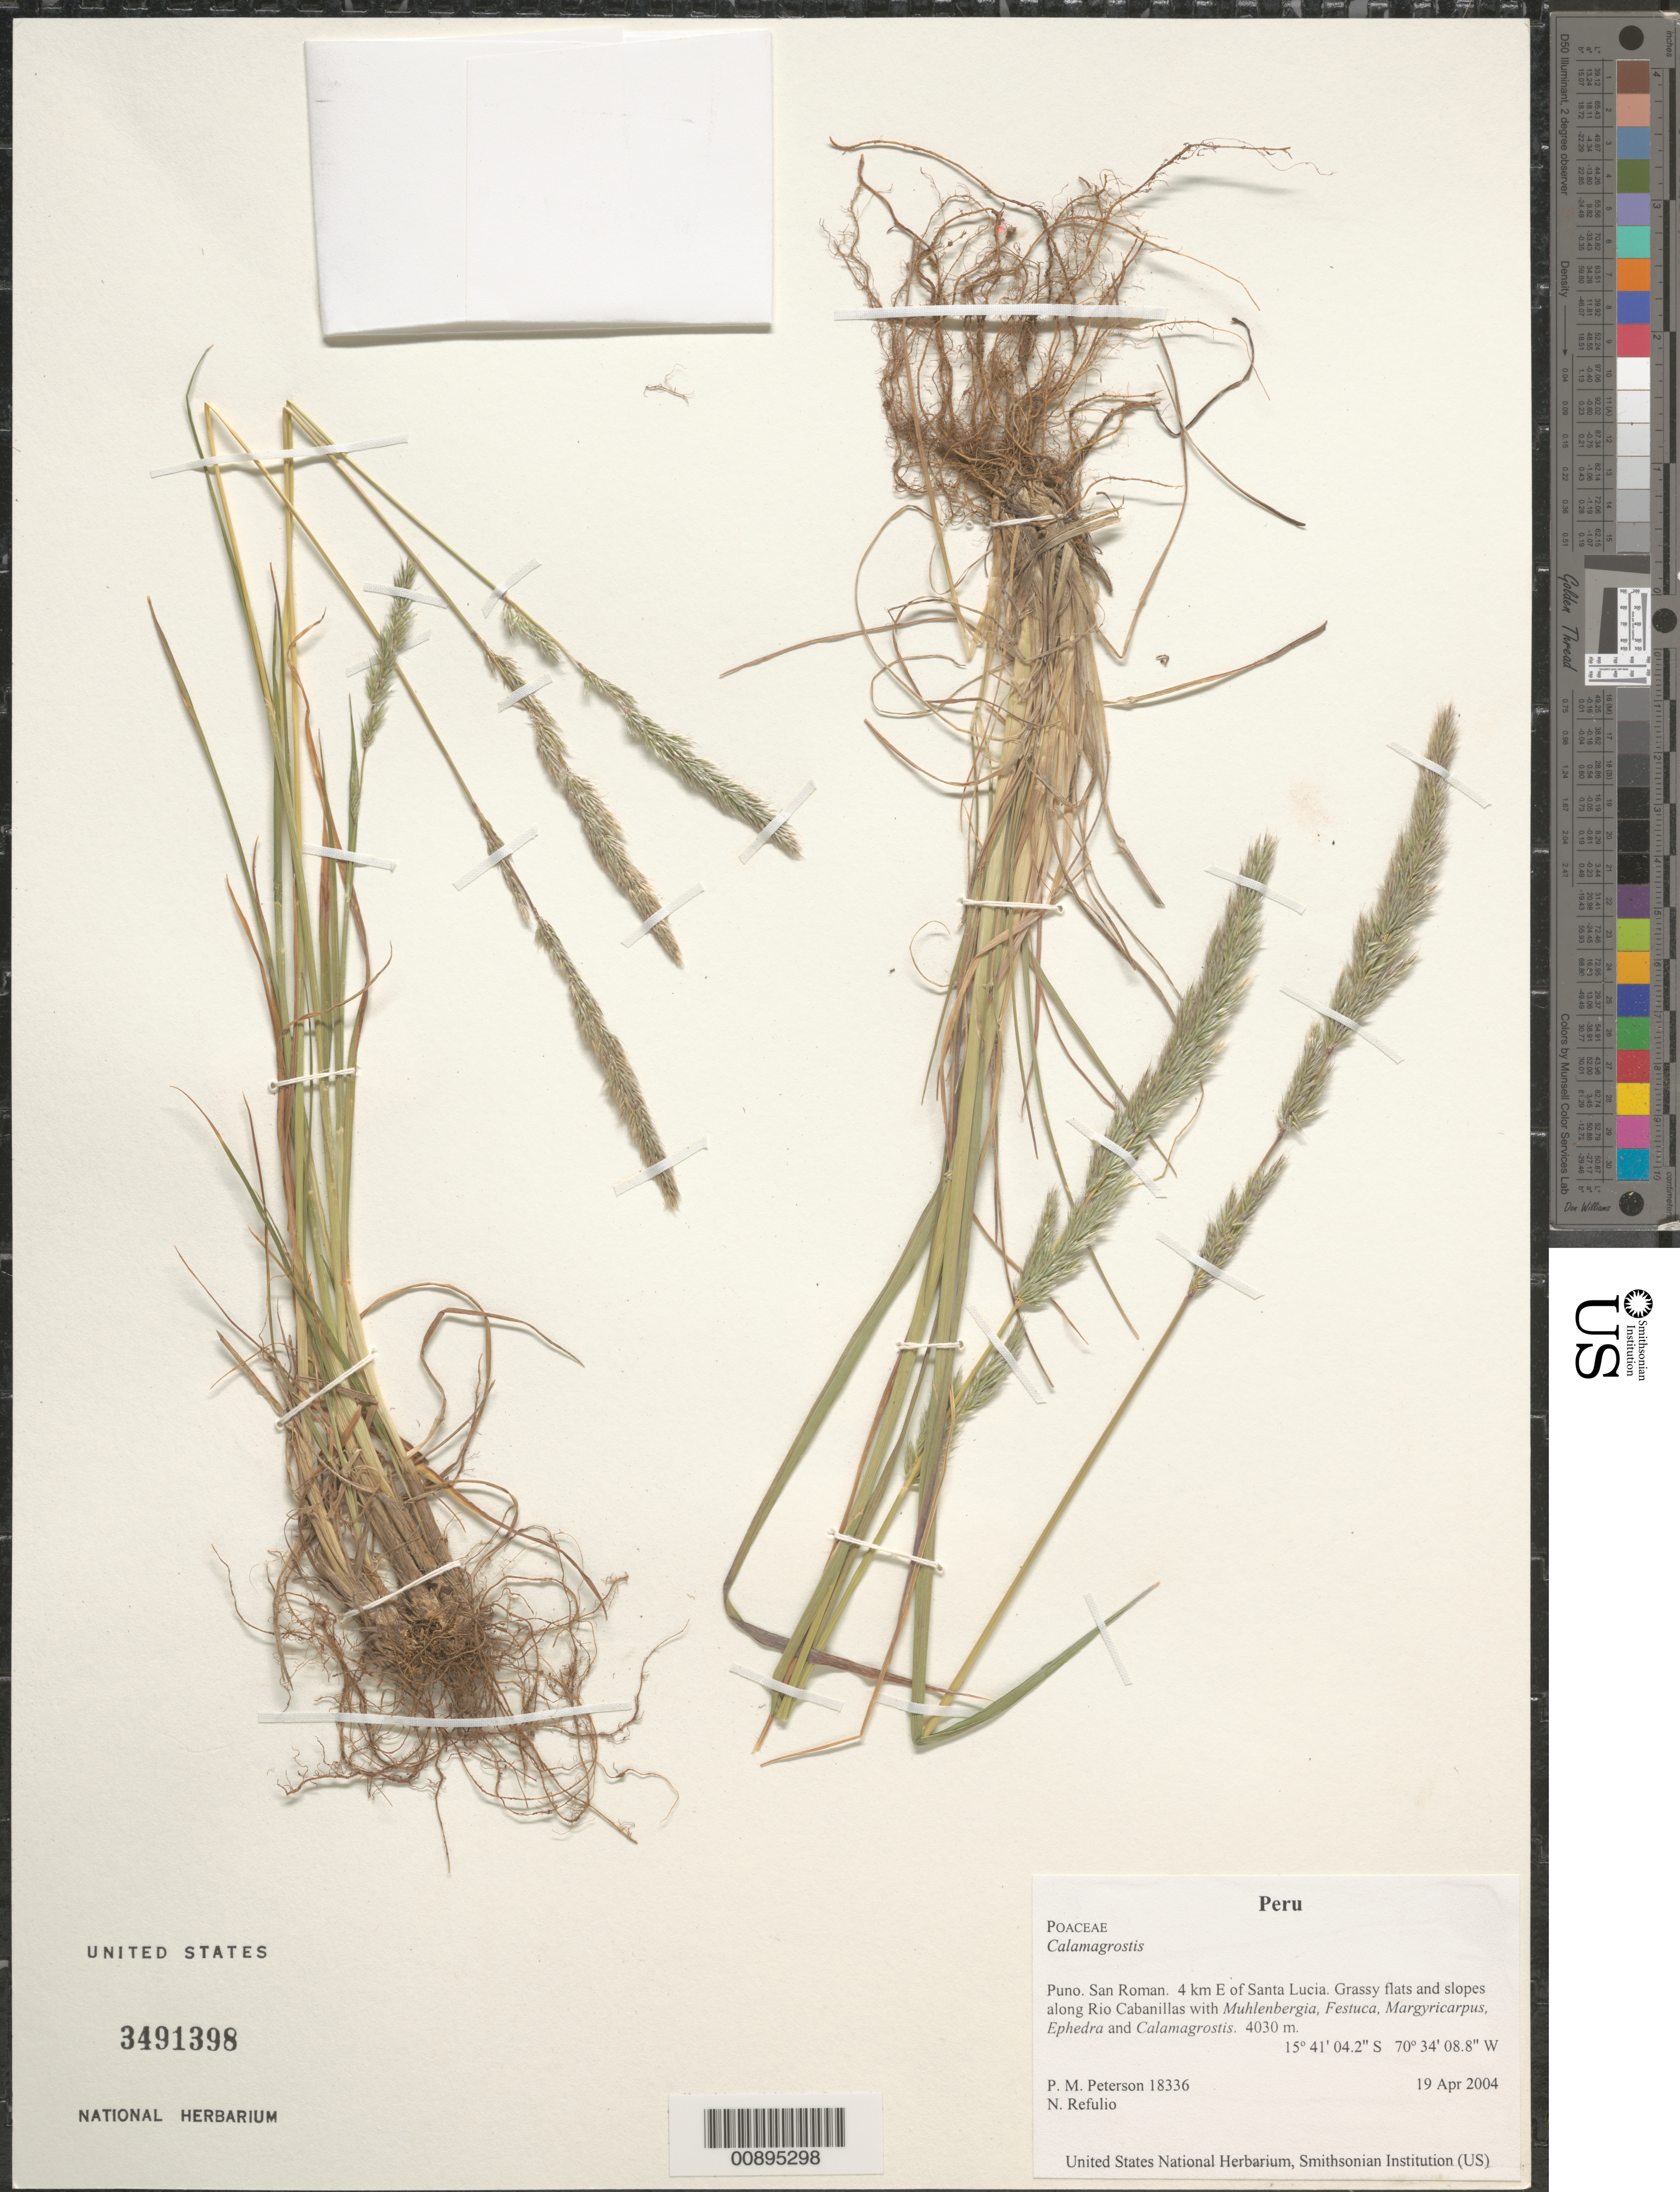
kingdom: Plantae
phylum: Tracheophyta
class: Liliopsida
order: Asparagales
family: Asphodelaceae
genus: Hemerocallis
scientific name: Hemerocallis fulva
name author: L.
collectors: P. C. Standley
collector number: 11714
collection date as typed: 18 Jun 1915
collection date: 1915-06-18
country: United States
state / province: Maryland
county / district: Prince George's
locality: Paint Branch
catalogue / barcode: US 895928